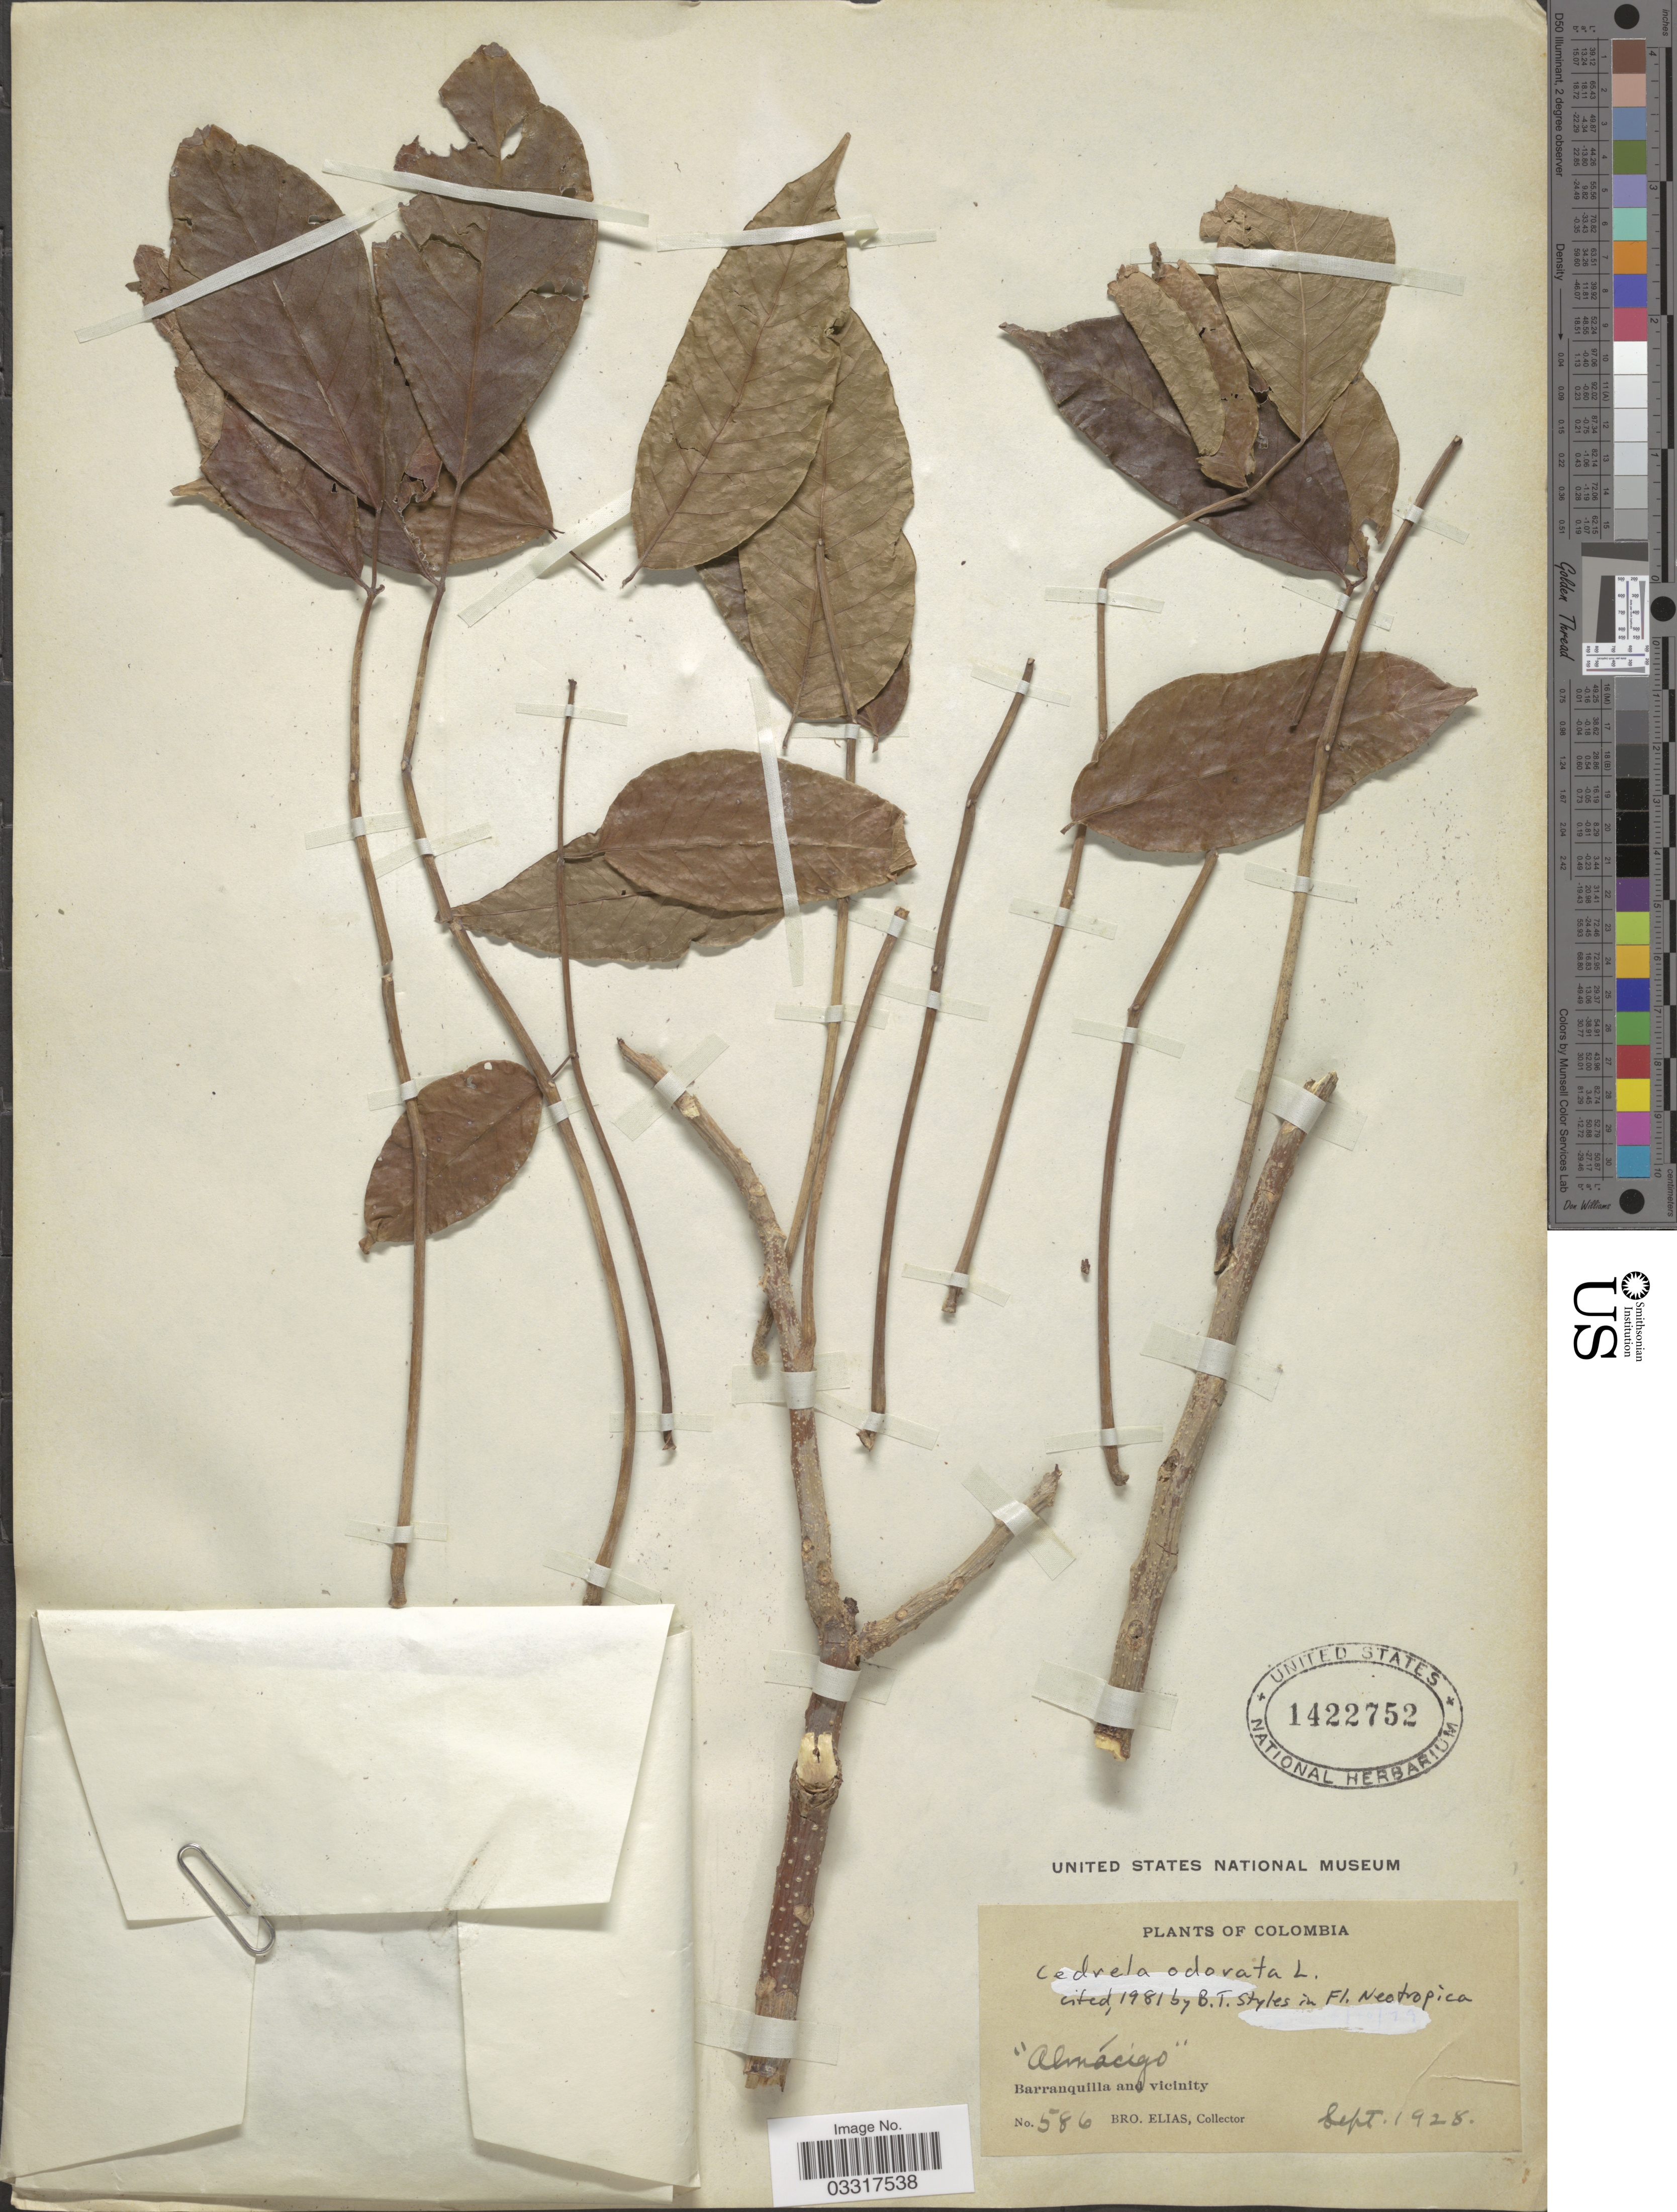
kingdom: Plantae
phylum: Tracheophyta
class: Magnoliopsida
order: Sapindales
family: Meliaceae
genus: Cedrela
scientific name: Cedrela odorata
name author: L.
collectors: Bro. Elias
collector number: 586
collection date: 1928-09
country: Colombia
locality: Barranquilla and vicinity.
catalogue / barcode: US 1422752